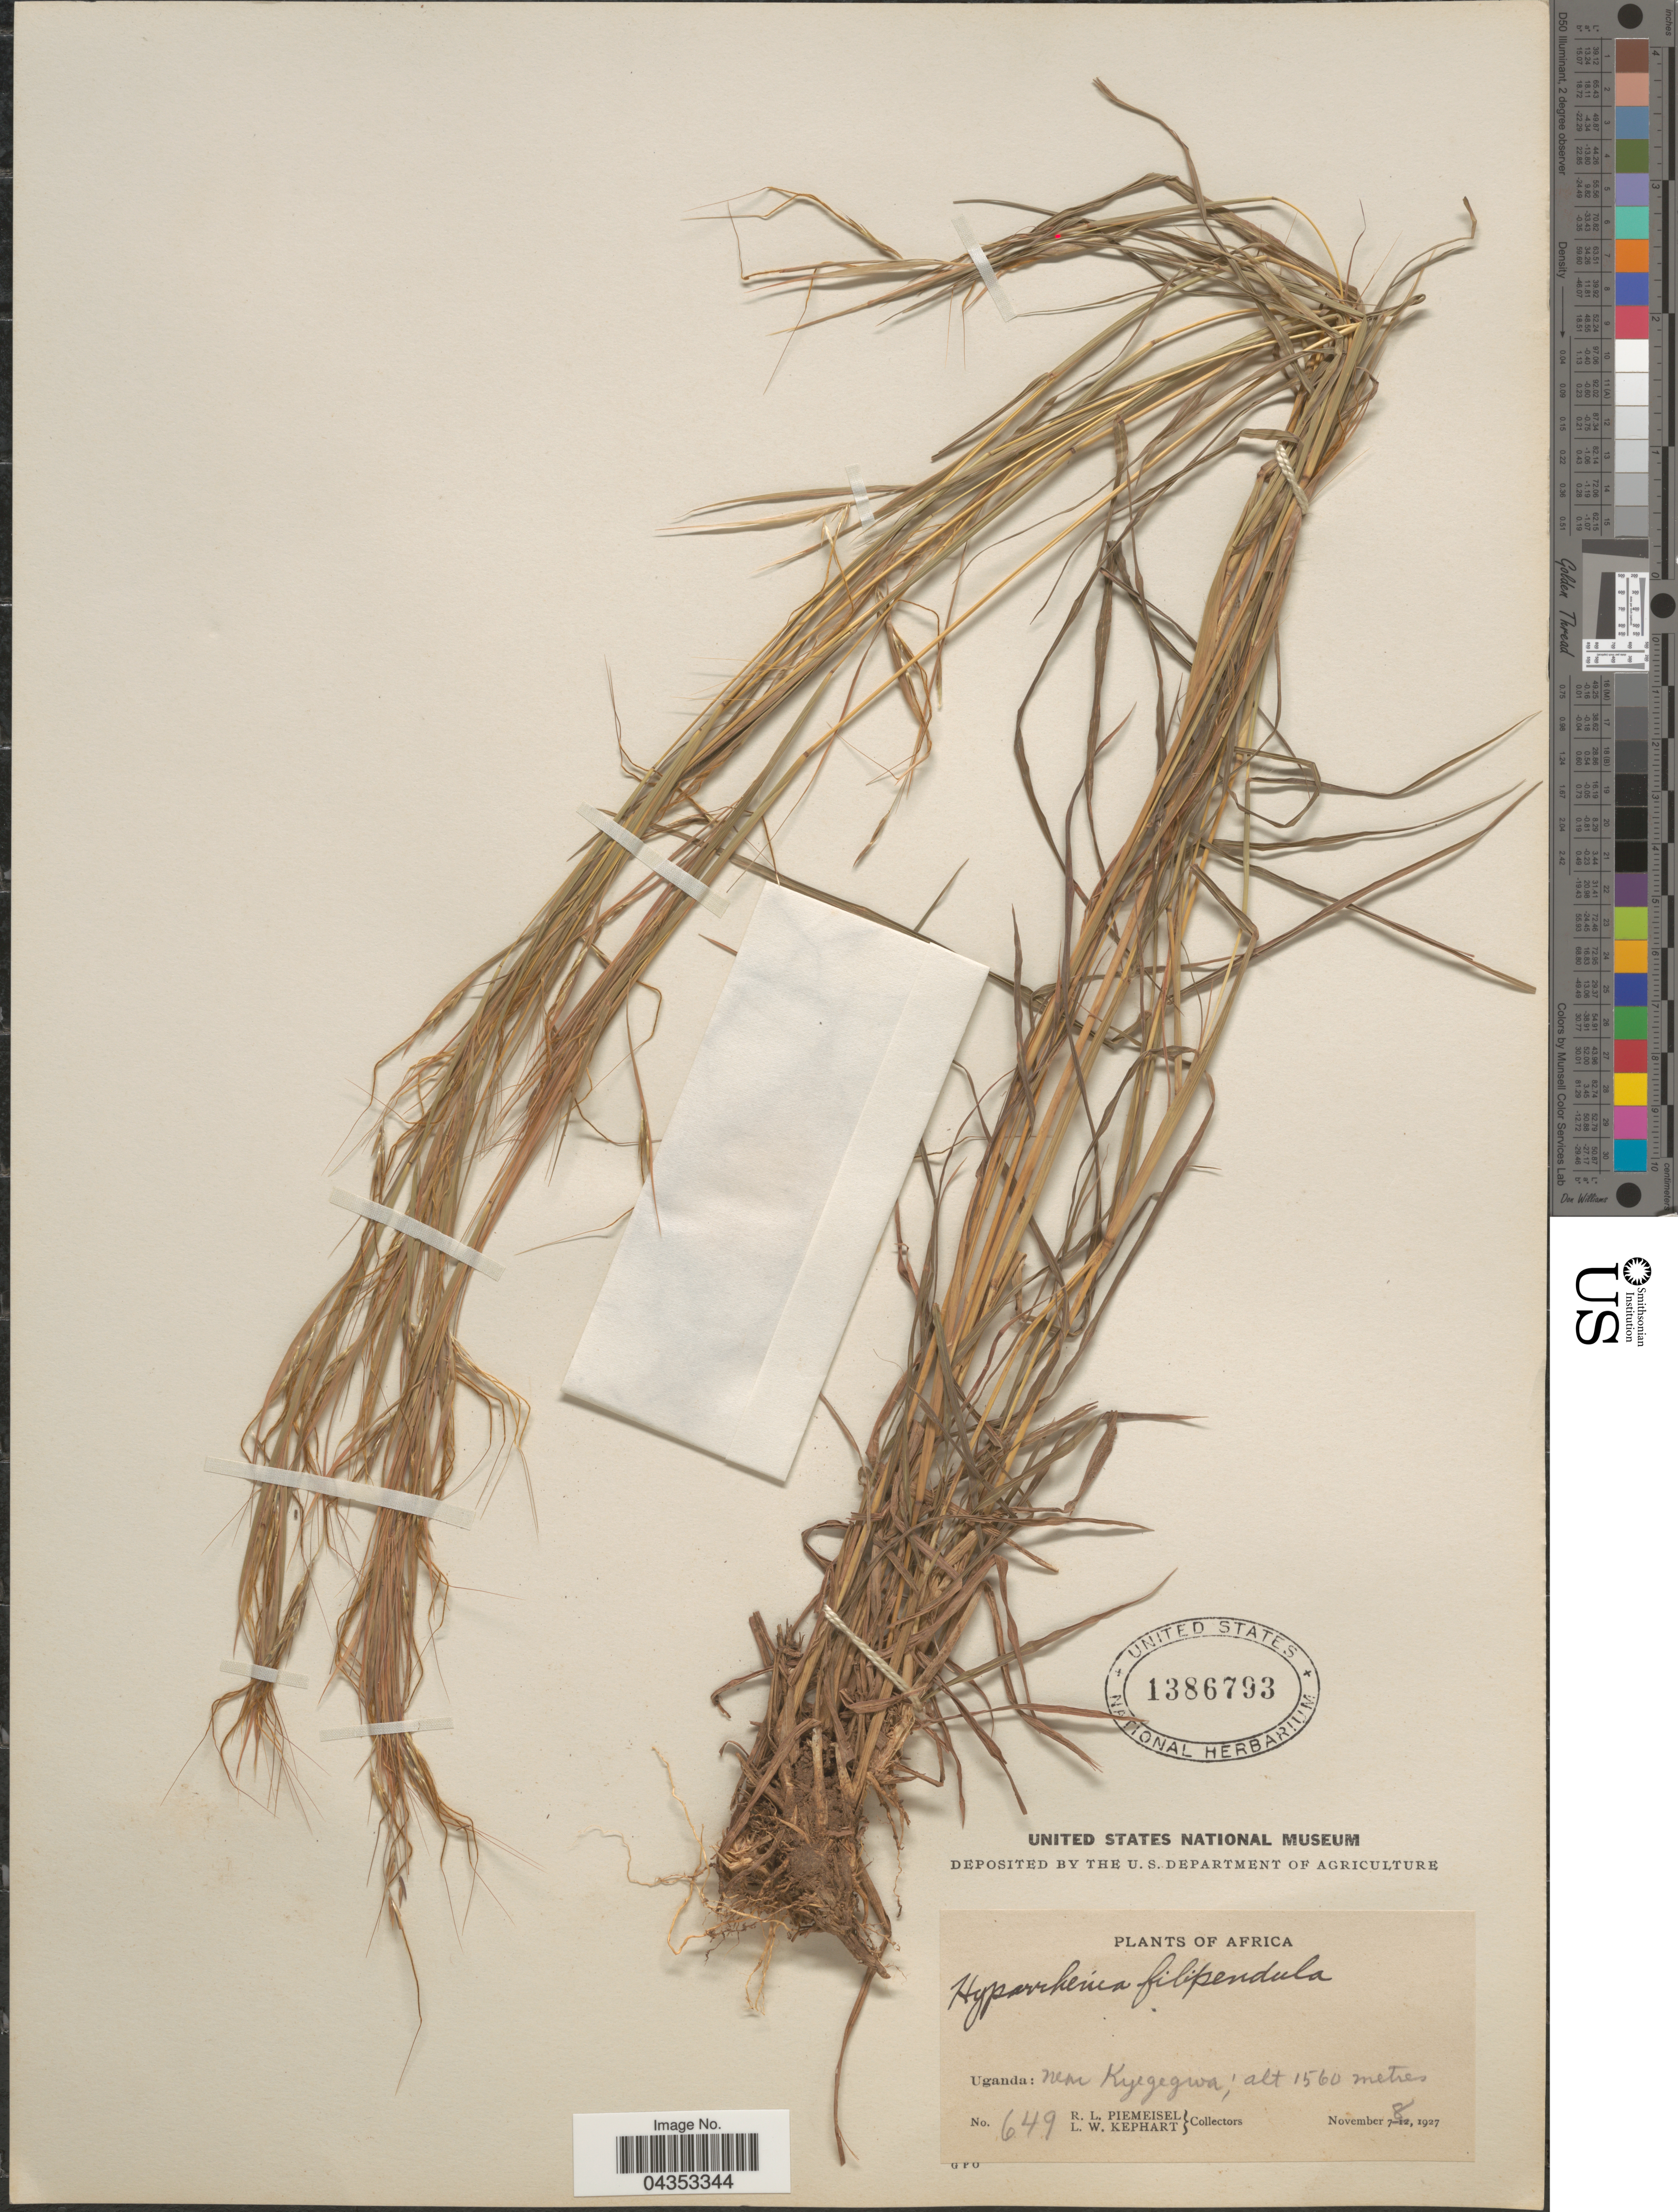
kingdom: Plantae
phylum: Tracheophyta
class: Liliopsida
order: Poales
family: Poaceae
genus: Hyparrhenia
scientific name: Hyparrhenia filipendula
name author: (Hochr.) Stapf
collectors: R. L. Piemeisel & L. W. Kephart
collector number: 649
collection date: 1927-11-08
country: Uganda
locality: Near Kyegegwa.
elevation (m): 1560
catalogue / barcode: US 1386793